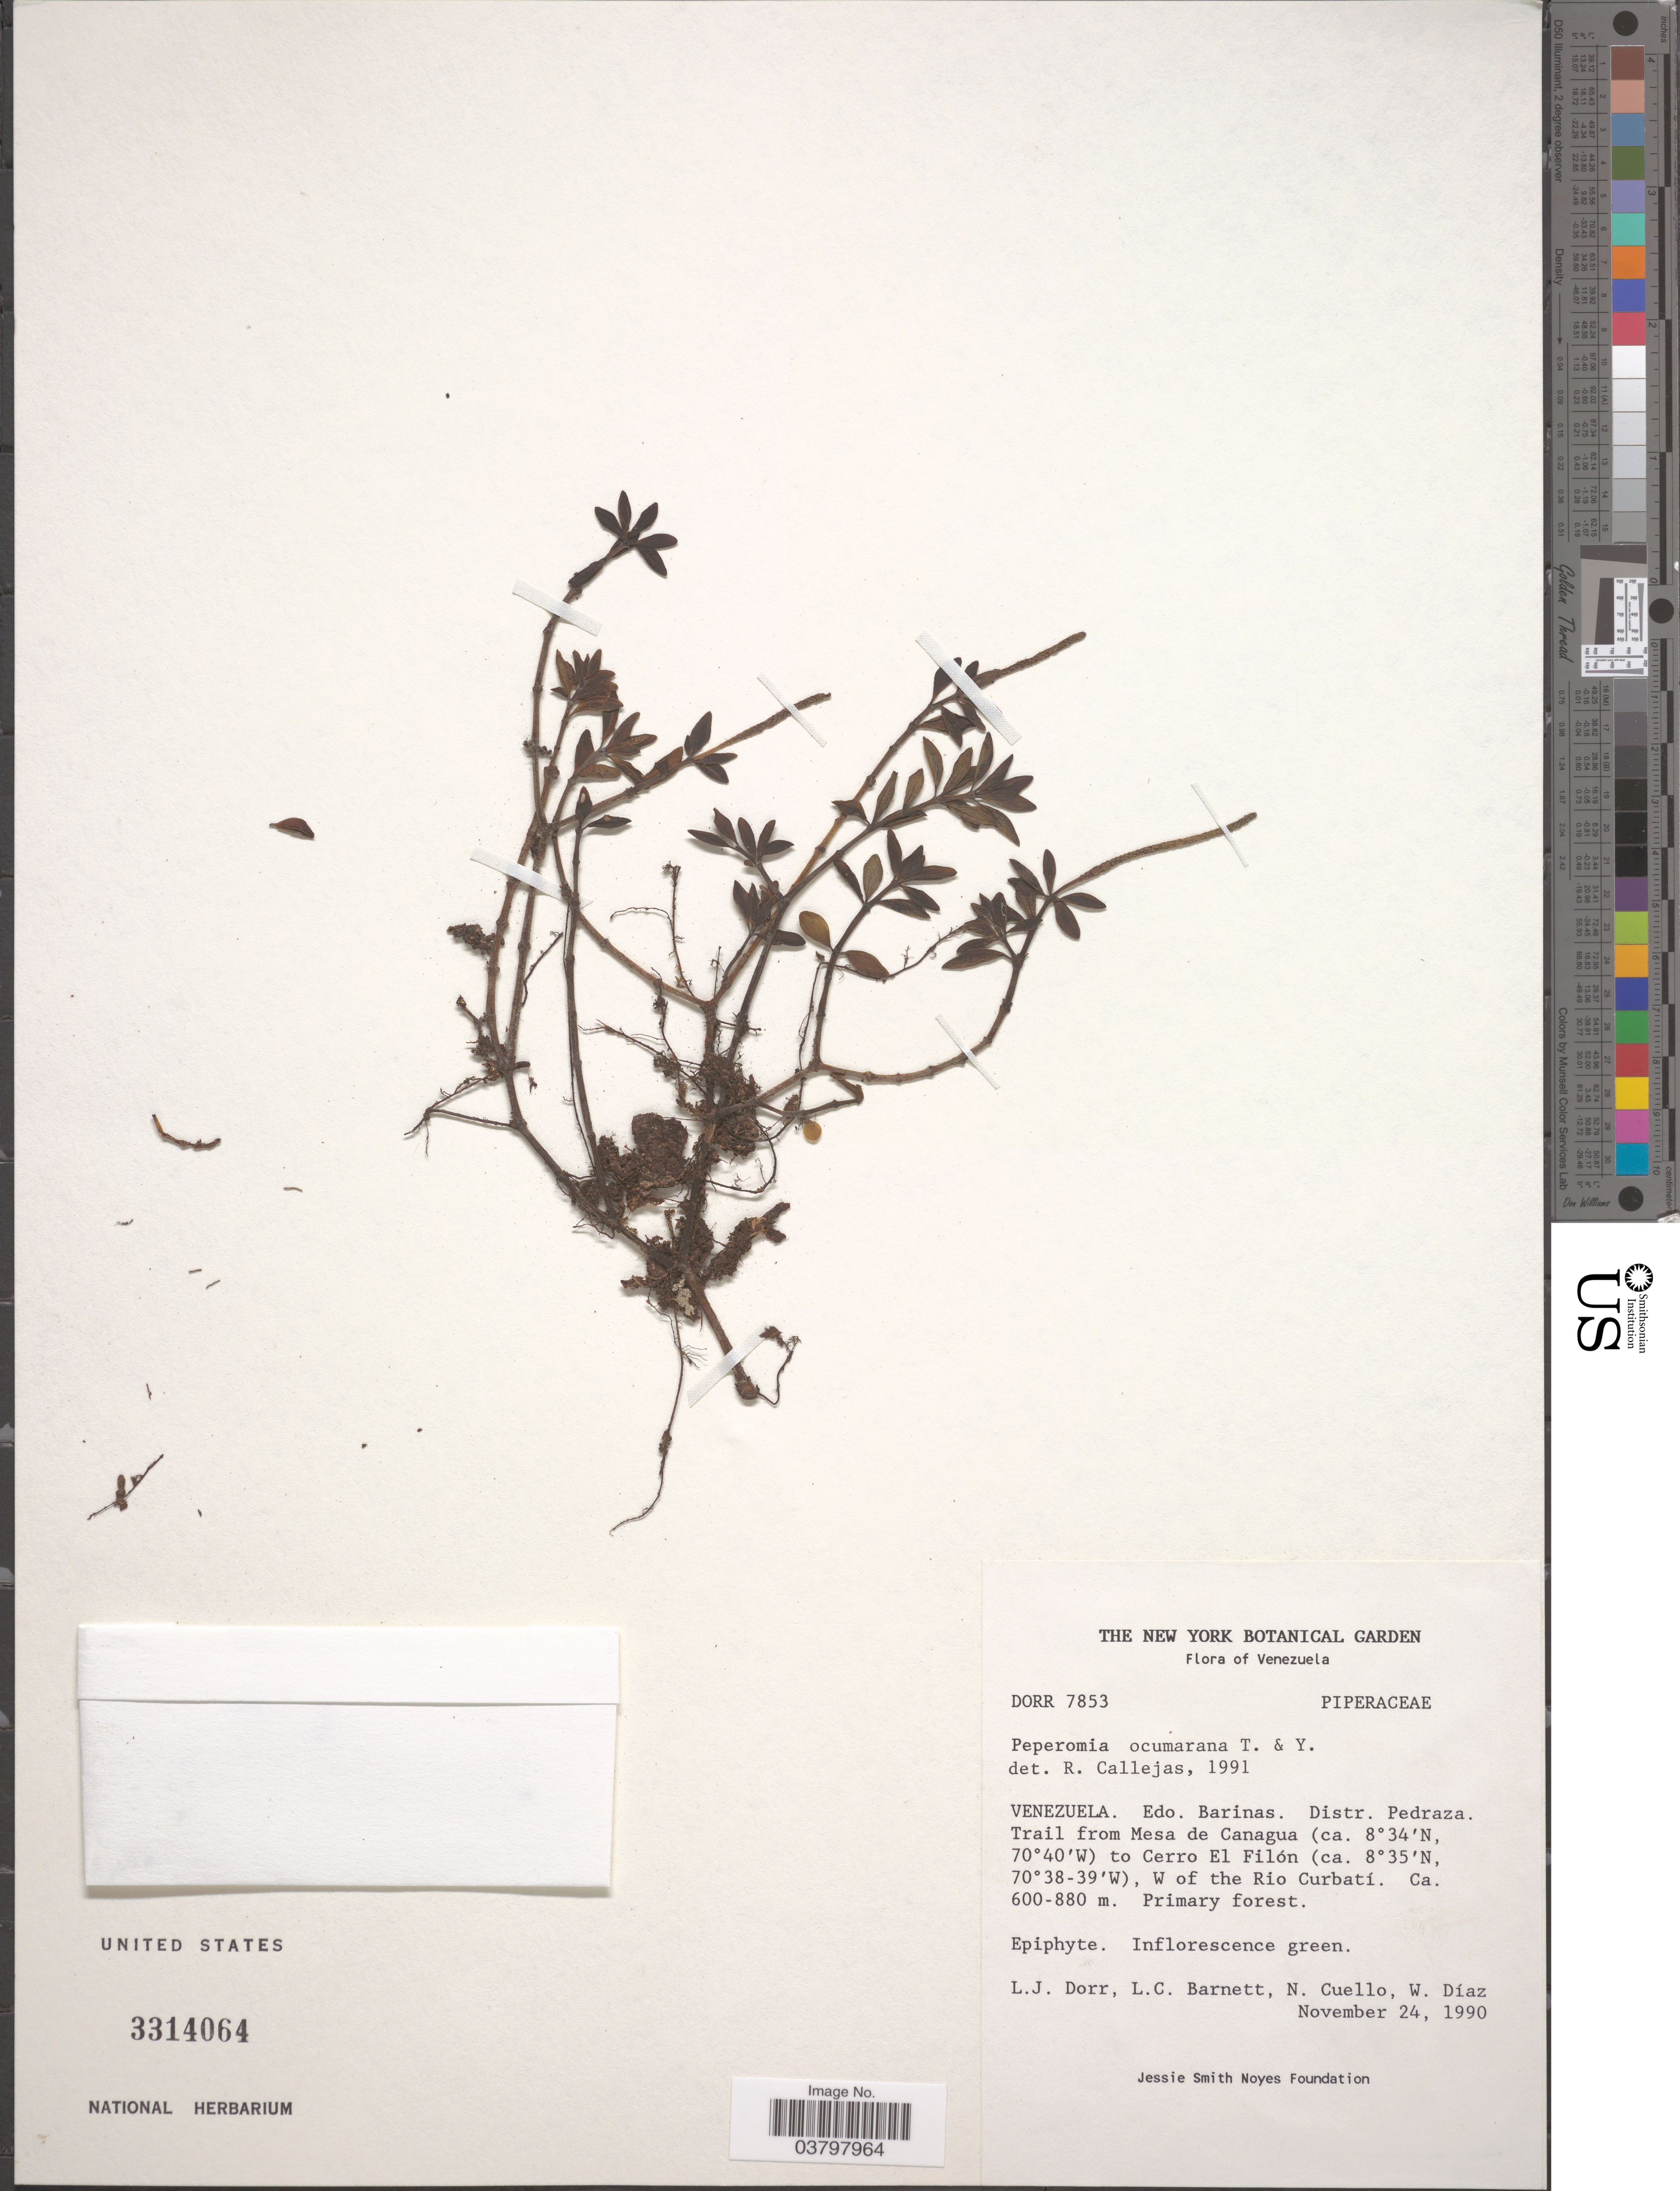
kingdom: Plantae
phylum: Tracheophyta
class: Magnoliopsida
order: Piperales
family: Piperaceae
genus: Peperomia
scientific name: Peperomia loxensis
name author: Kunth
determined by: Jiménez, José Estaban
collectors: L. J. Dorr, L. C. Barnett, N. L. Cuello & W. Díaz P.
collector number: DORR 7853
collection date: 1990-11-24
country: Venezuela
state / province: Barinas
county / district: Pedraza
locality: Trail from Mesa de Canagua to Cerro El Filón, W of the Rio Curbatí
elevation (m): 600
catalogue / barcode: US 3314064